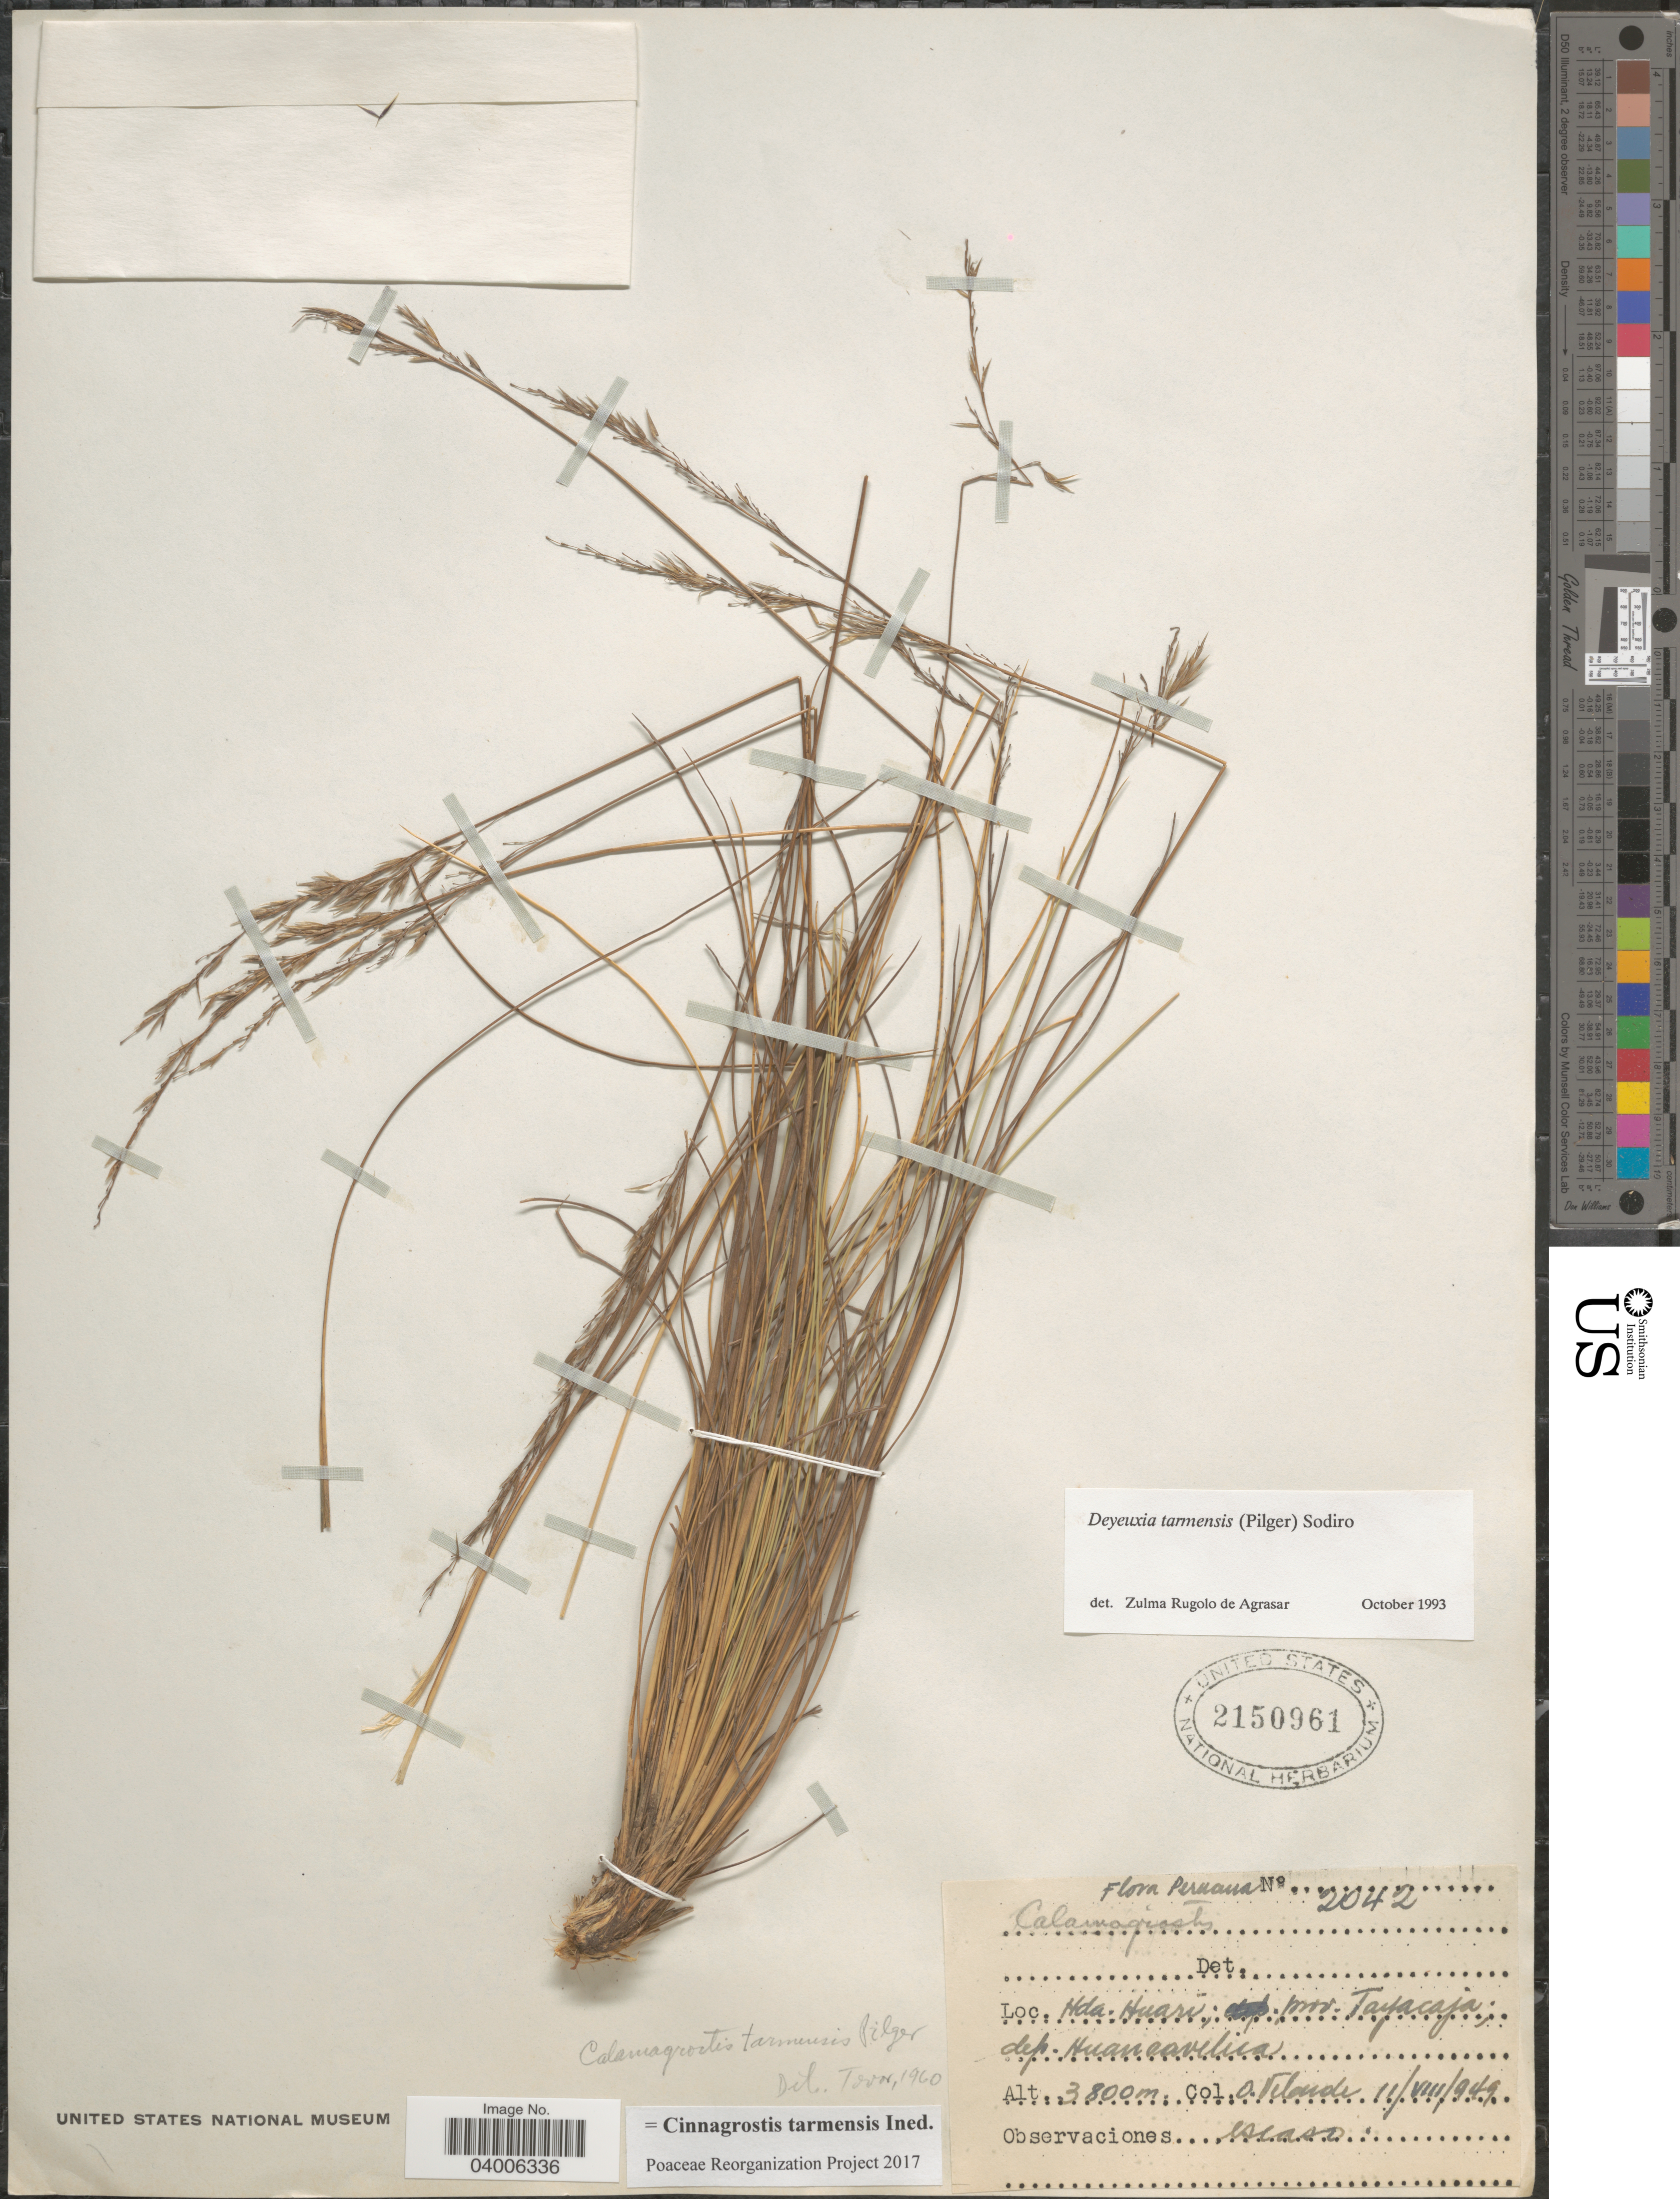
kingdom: Plantae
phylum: Tracheophyta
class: Liliopsida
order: Poales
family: Poaceae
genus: Cinnagrostis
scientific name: Cinnagrostis tarmensis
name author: (Pilg.) P.M. Peterson et al.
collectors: O. Velarde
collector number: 2042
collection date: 1949-08-11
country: Peru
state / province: Huancavelica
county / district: Tayacaja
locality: Hda. Huari. Prov. Tayacaja. Dep. Huancavelica.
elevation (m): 3800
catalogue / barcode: US 2150961